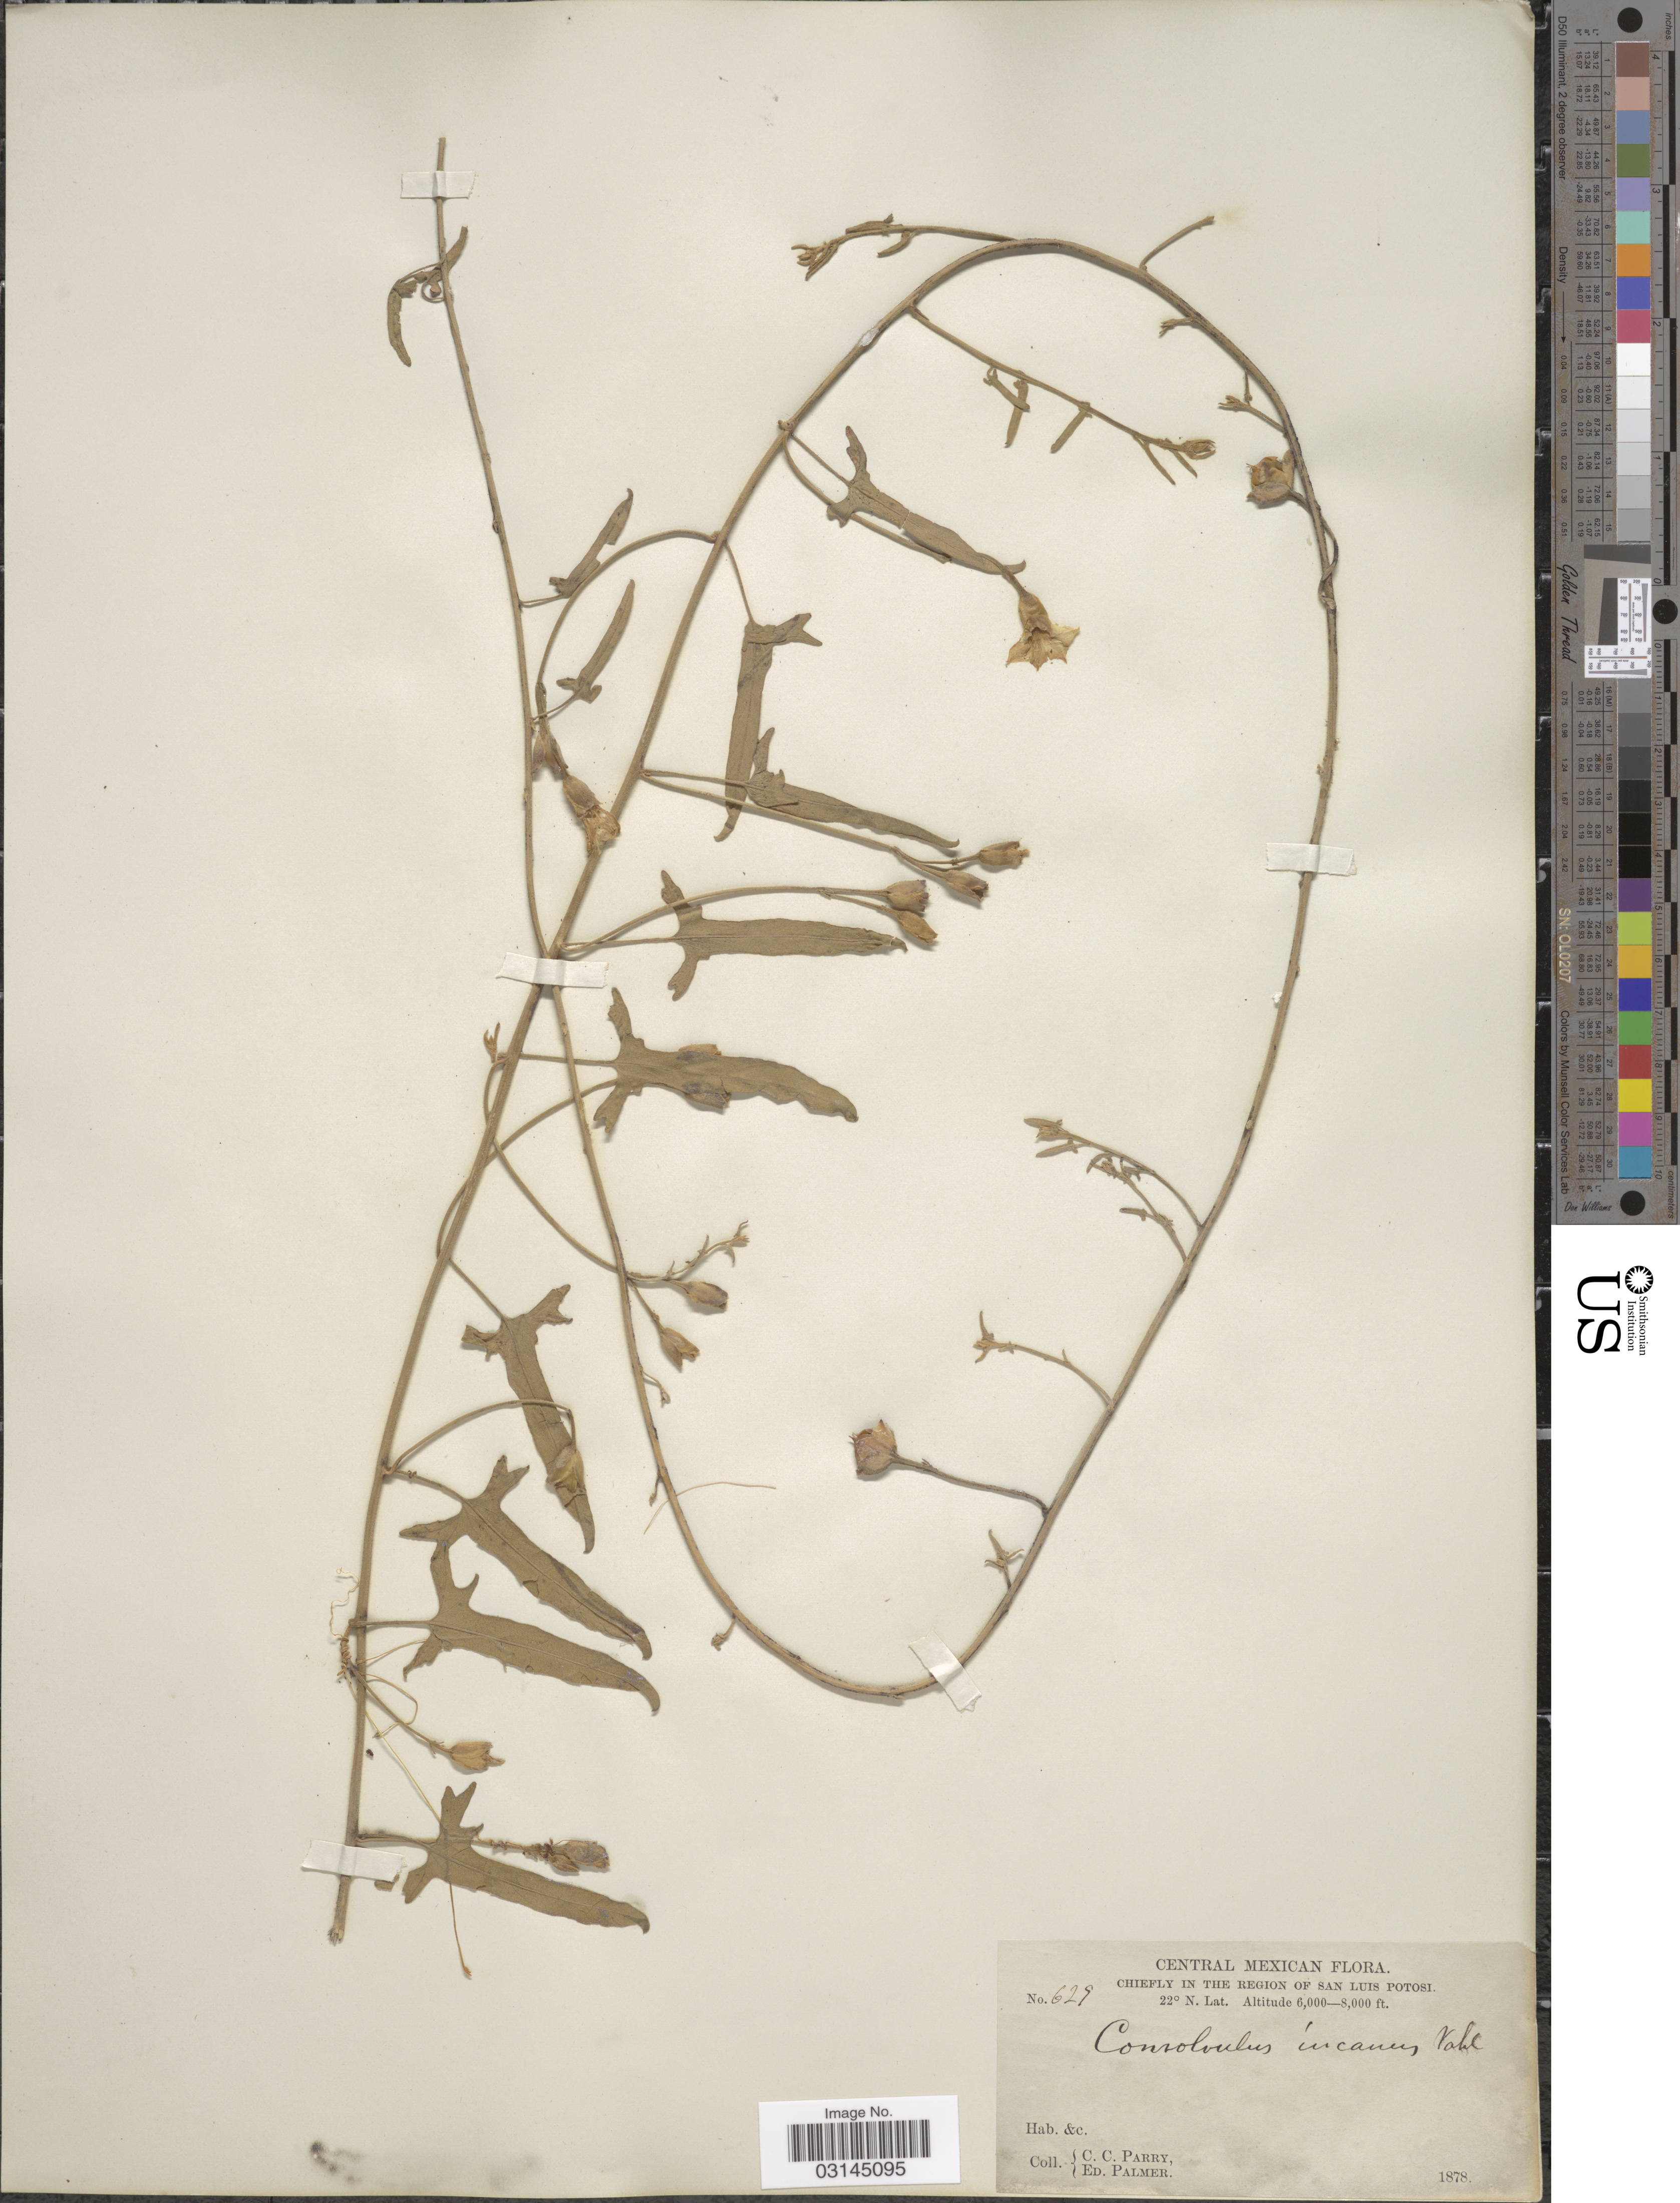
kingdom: Plantae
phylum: Tracheophyta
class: Magnoliopsida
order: Solanales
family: Convolvulaceae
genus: Convolvulus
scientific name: Convolvulus incanus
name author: Vahl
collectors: C. C. Parry & E. Palmer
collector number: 629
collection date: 1878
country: Mexico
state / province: San Luis Potosí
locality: Central Mexican. Chiefly in the Region of San Luis Potosi.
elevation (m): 1829